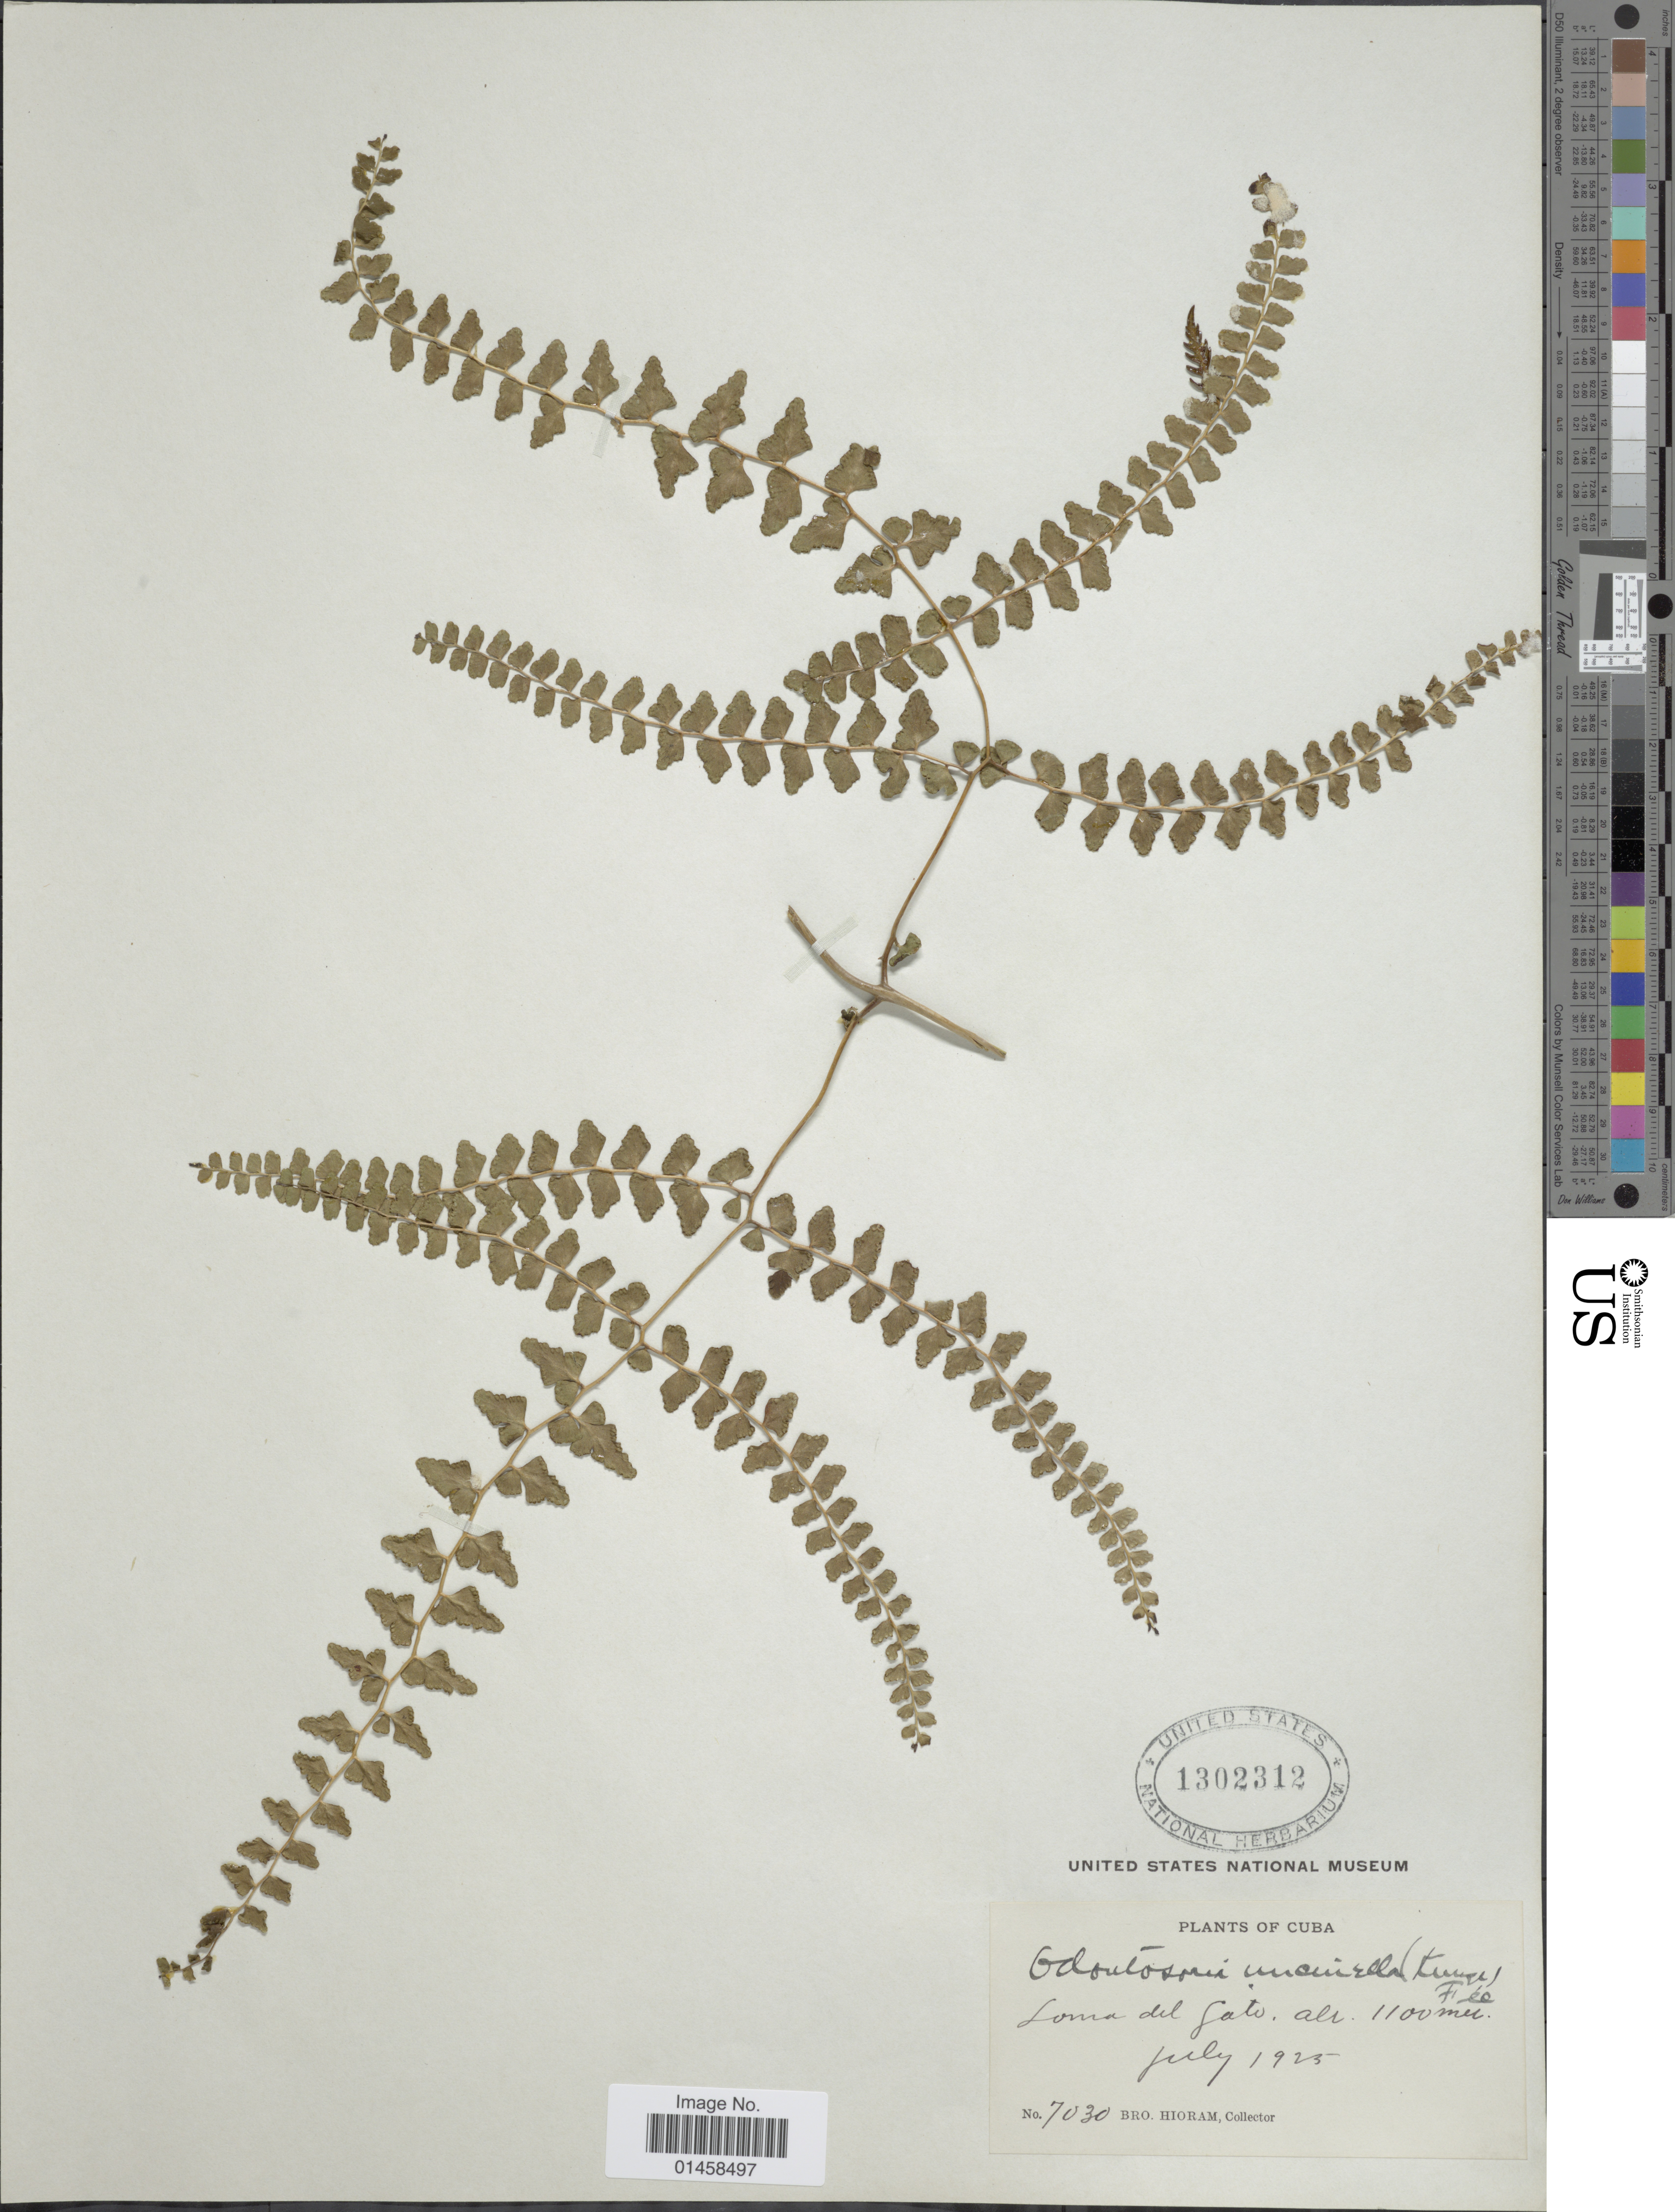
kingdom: Plantae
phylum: Tracheophyta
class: Polypodiopsida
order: Polypodiales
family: Lindsaeaceae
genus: Odontosoria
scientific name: Odontosoria scandens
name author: (Desv.) C. Chr.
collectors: Bro. Hioram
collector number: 7030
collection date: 1923-07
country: Cuba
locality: Loma del Gato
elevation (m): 1100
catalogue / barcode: US 1302312